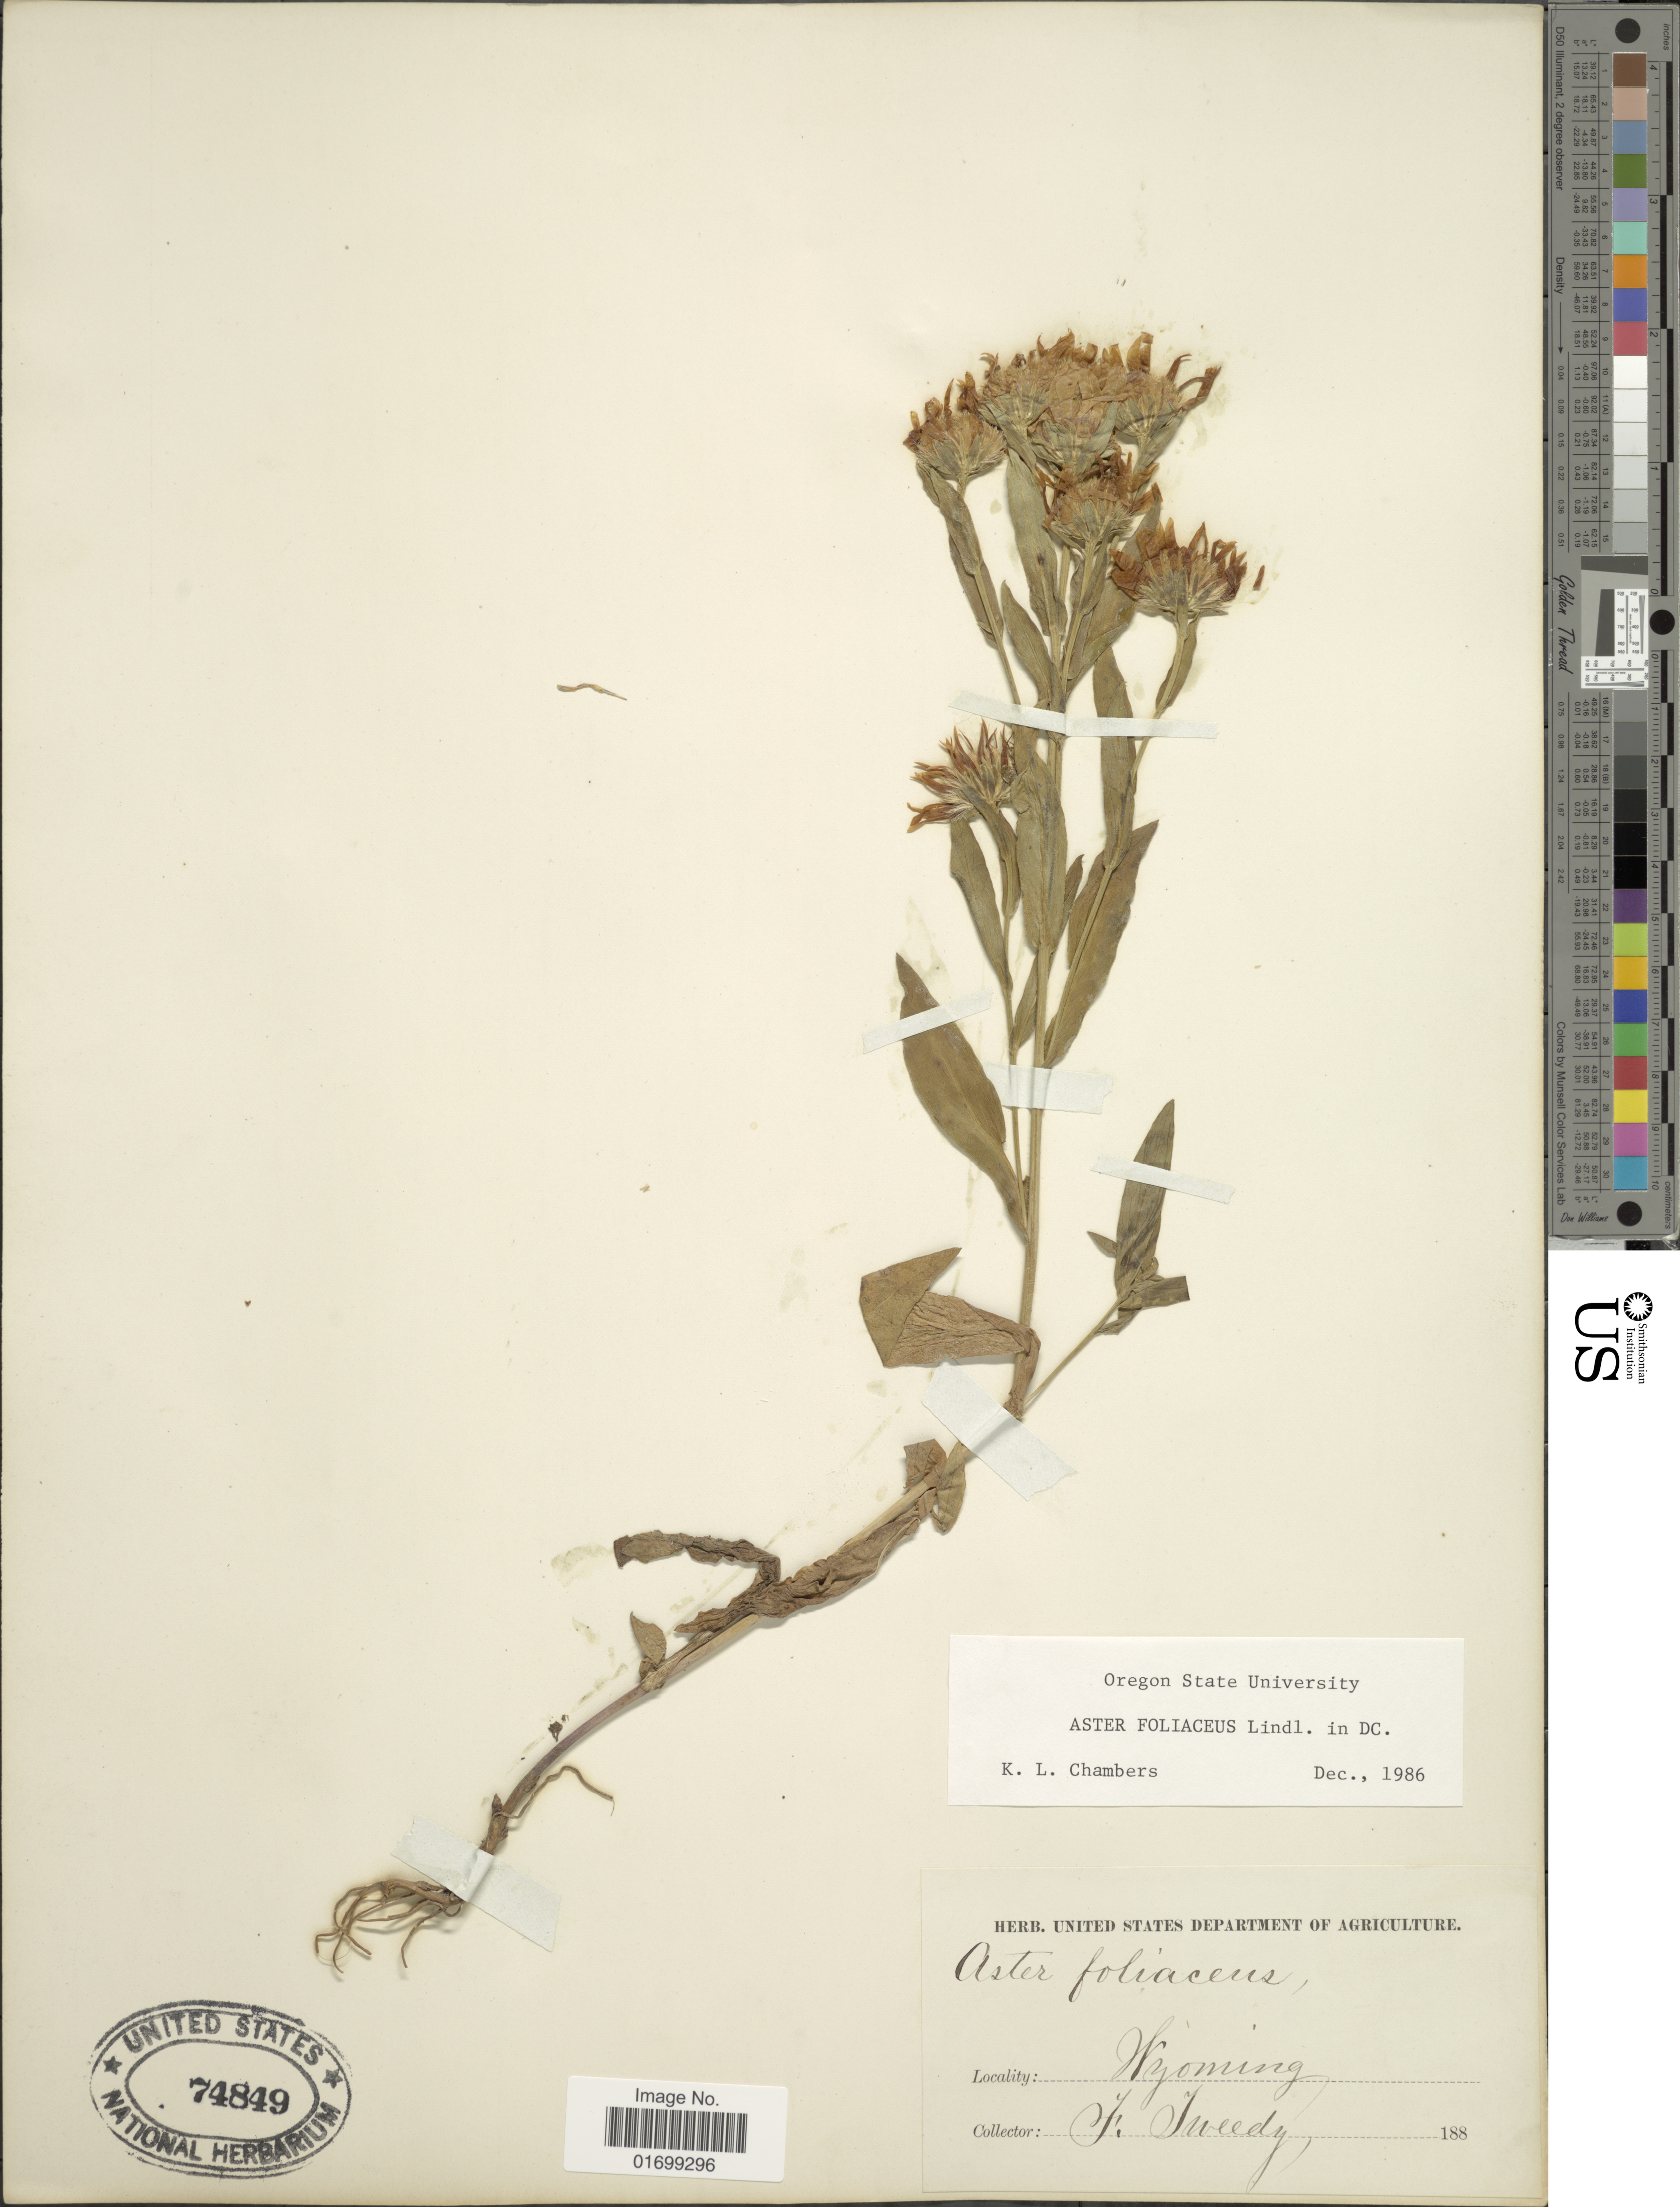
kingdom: Plantae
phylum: Tracheophyta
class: Magnoliopsida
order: Asterales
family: Asteraceae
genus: Symphyotrichum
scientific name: Symphyotrichum foliaceum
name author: (Lindl. ex DC.) G.L. Nesom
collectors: F. Tweedy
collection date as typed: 188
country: United States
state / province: Wyoming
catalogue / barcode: US 74849